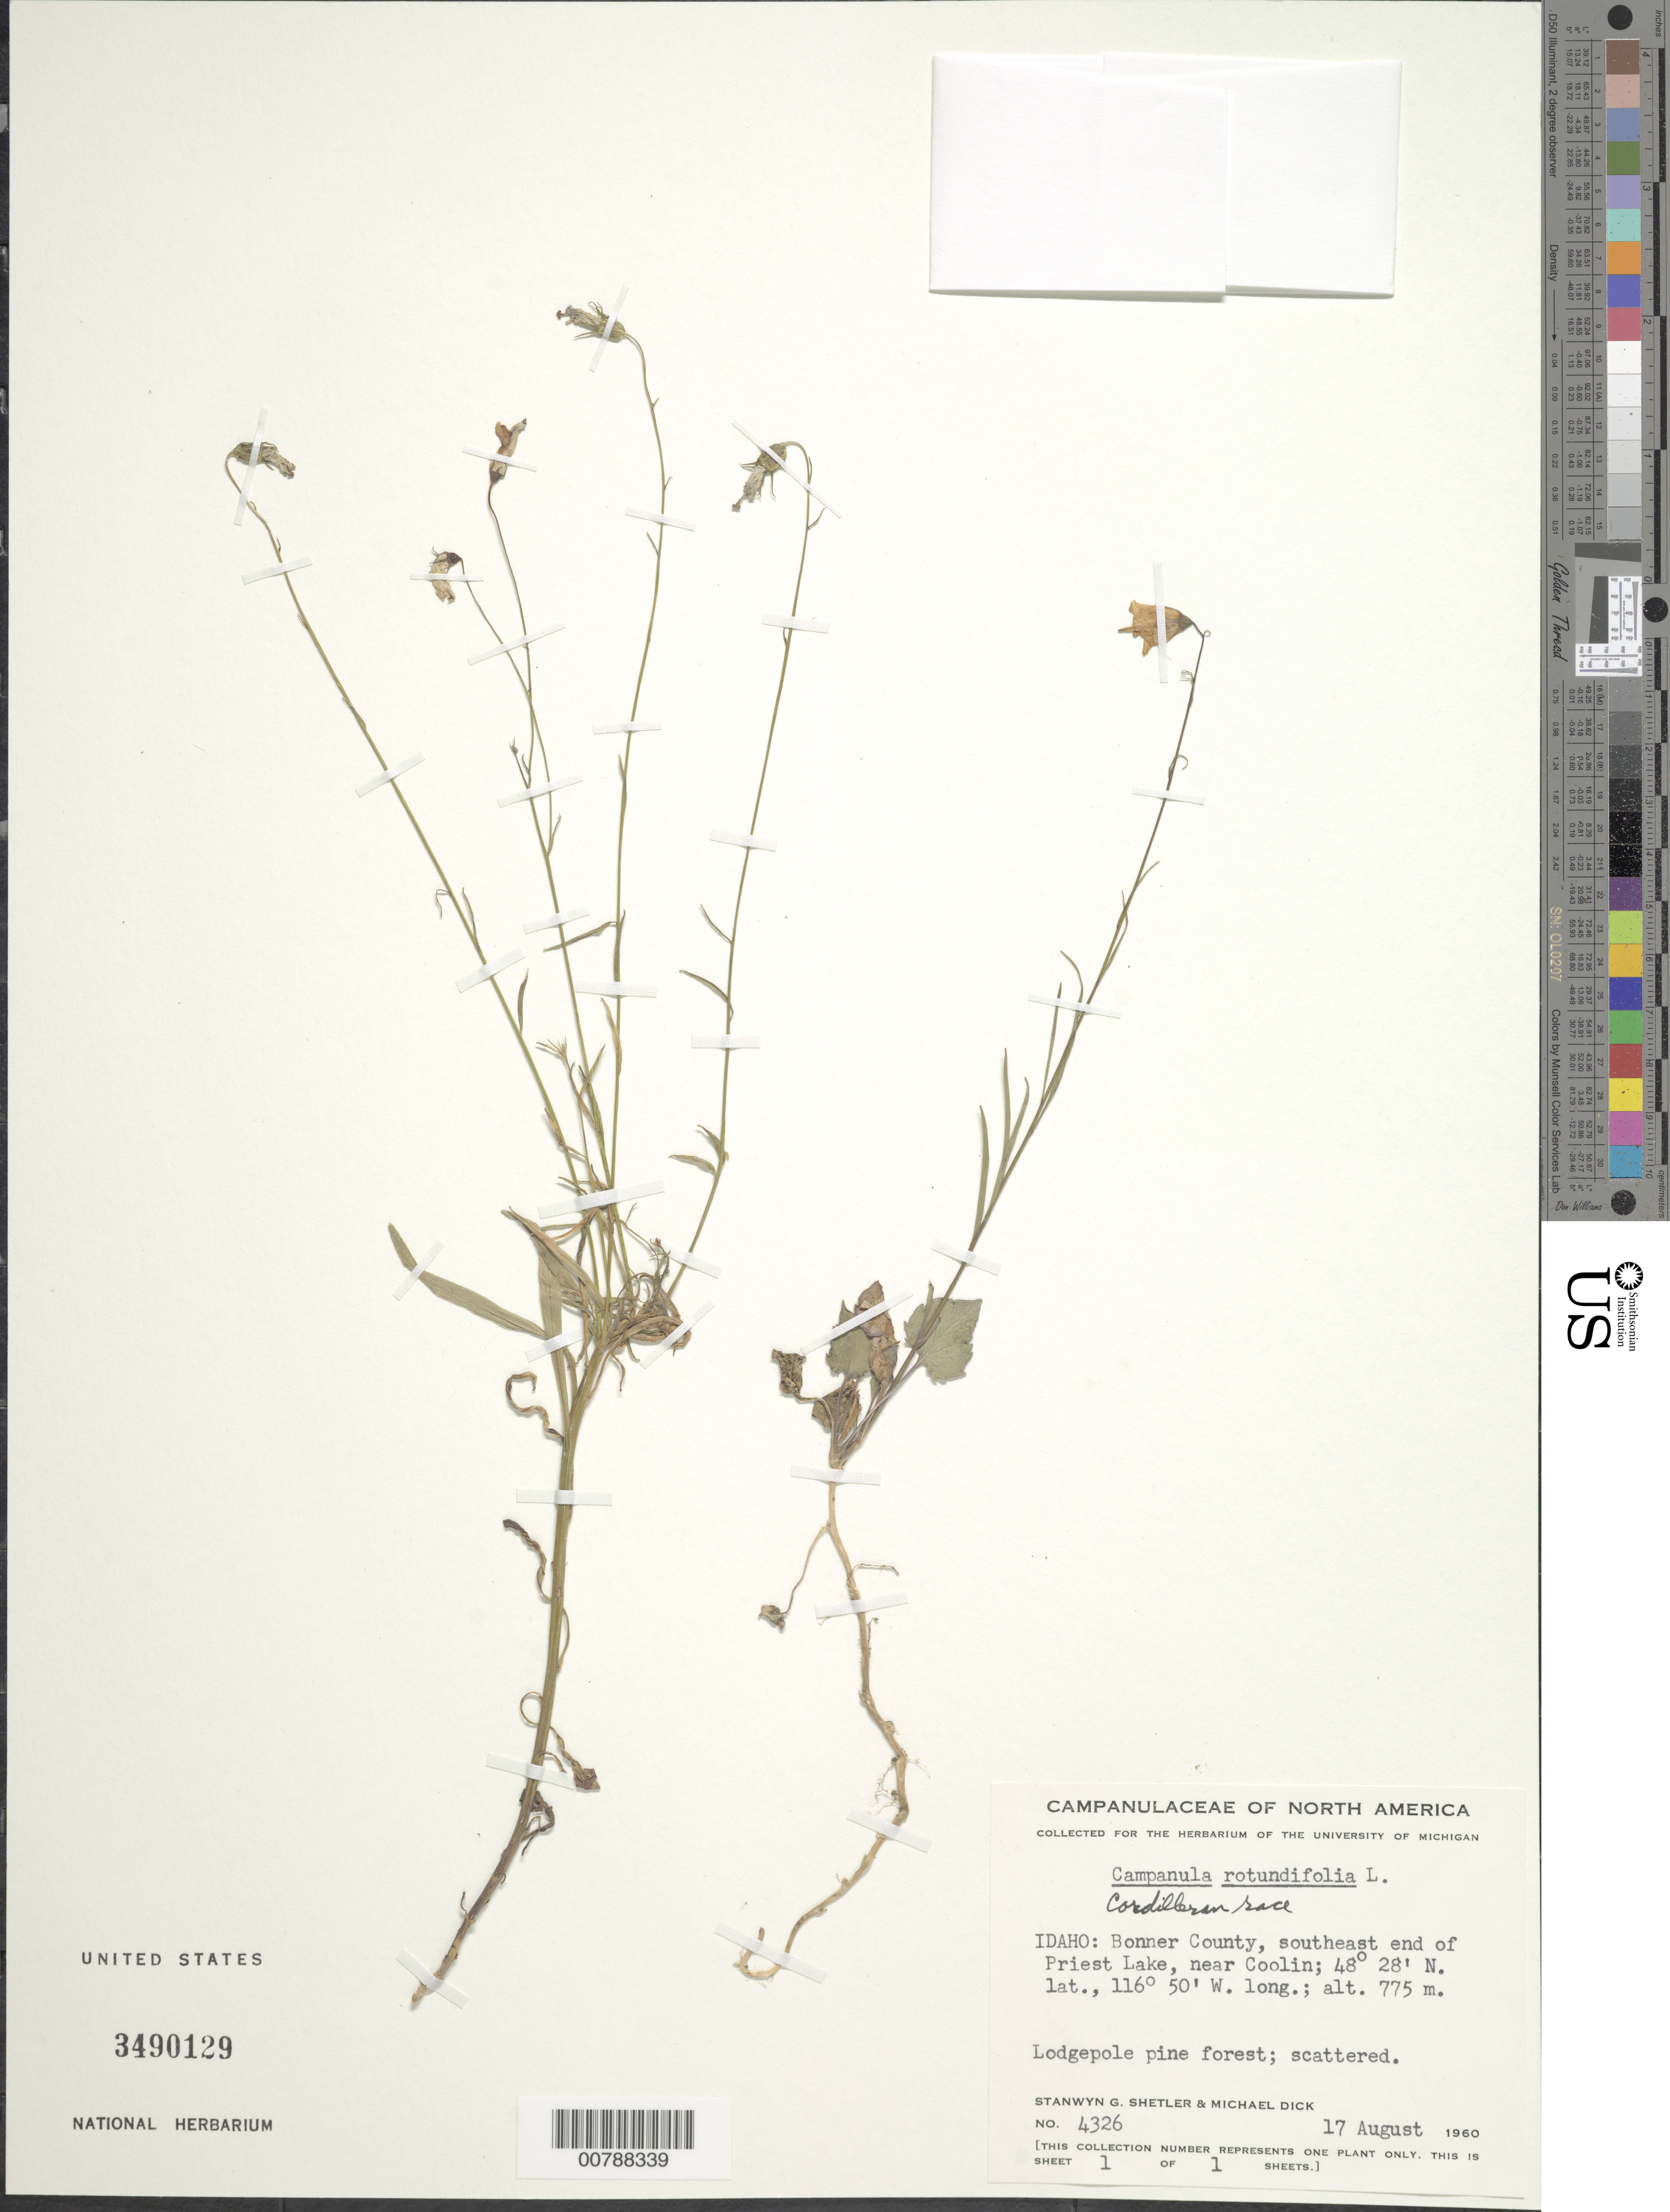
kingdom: Plantae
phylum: Tracheophyta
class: Magnoliopsida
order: Asterales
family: Campanulaceae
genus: Campanula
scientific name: Campanula rotundifolia L. Cordilleran race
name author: L.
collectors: S. Shetler & M. Dick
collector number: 4326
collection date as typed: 17 August 1960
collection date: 1960-08-17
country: United States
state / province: Idaho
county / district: Bonner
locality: Southeast end of Priest Lake, near Coolin.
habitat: Lodgepole pine forest; scattered.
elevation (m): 775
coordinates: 48 28 N, 116 50 W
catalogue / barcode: US 3490129